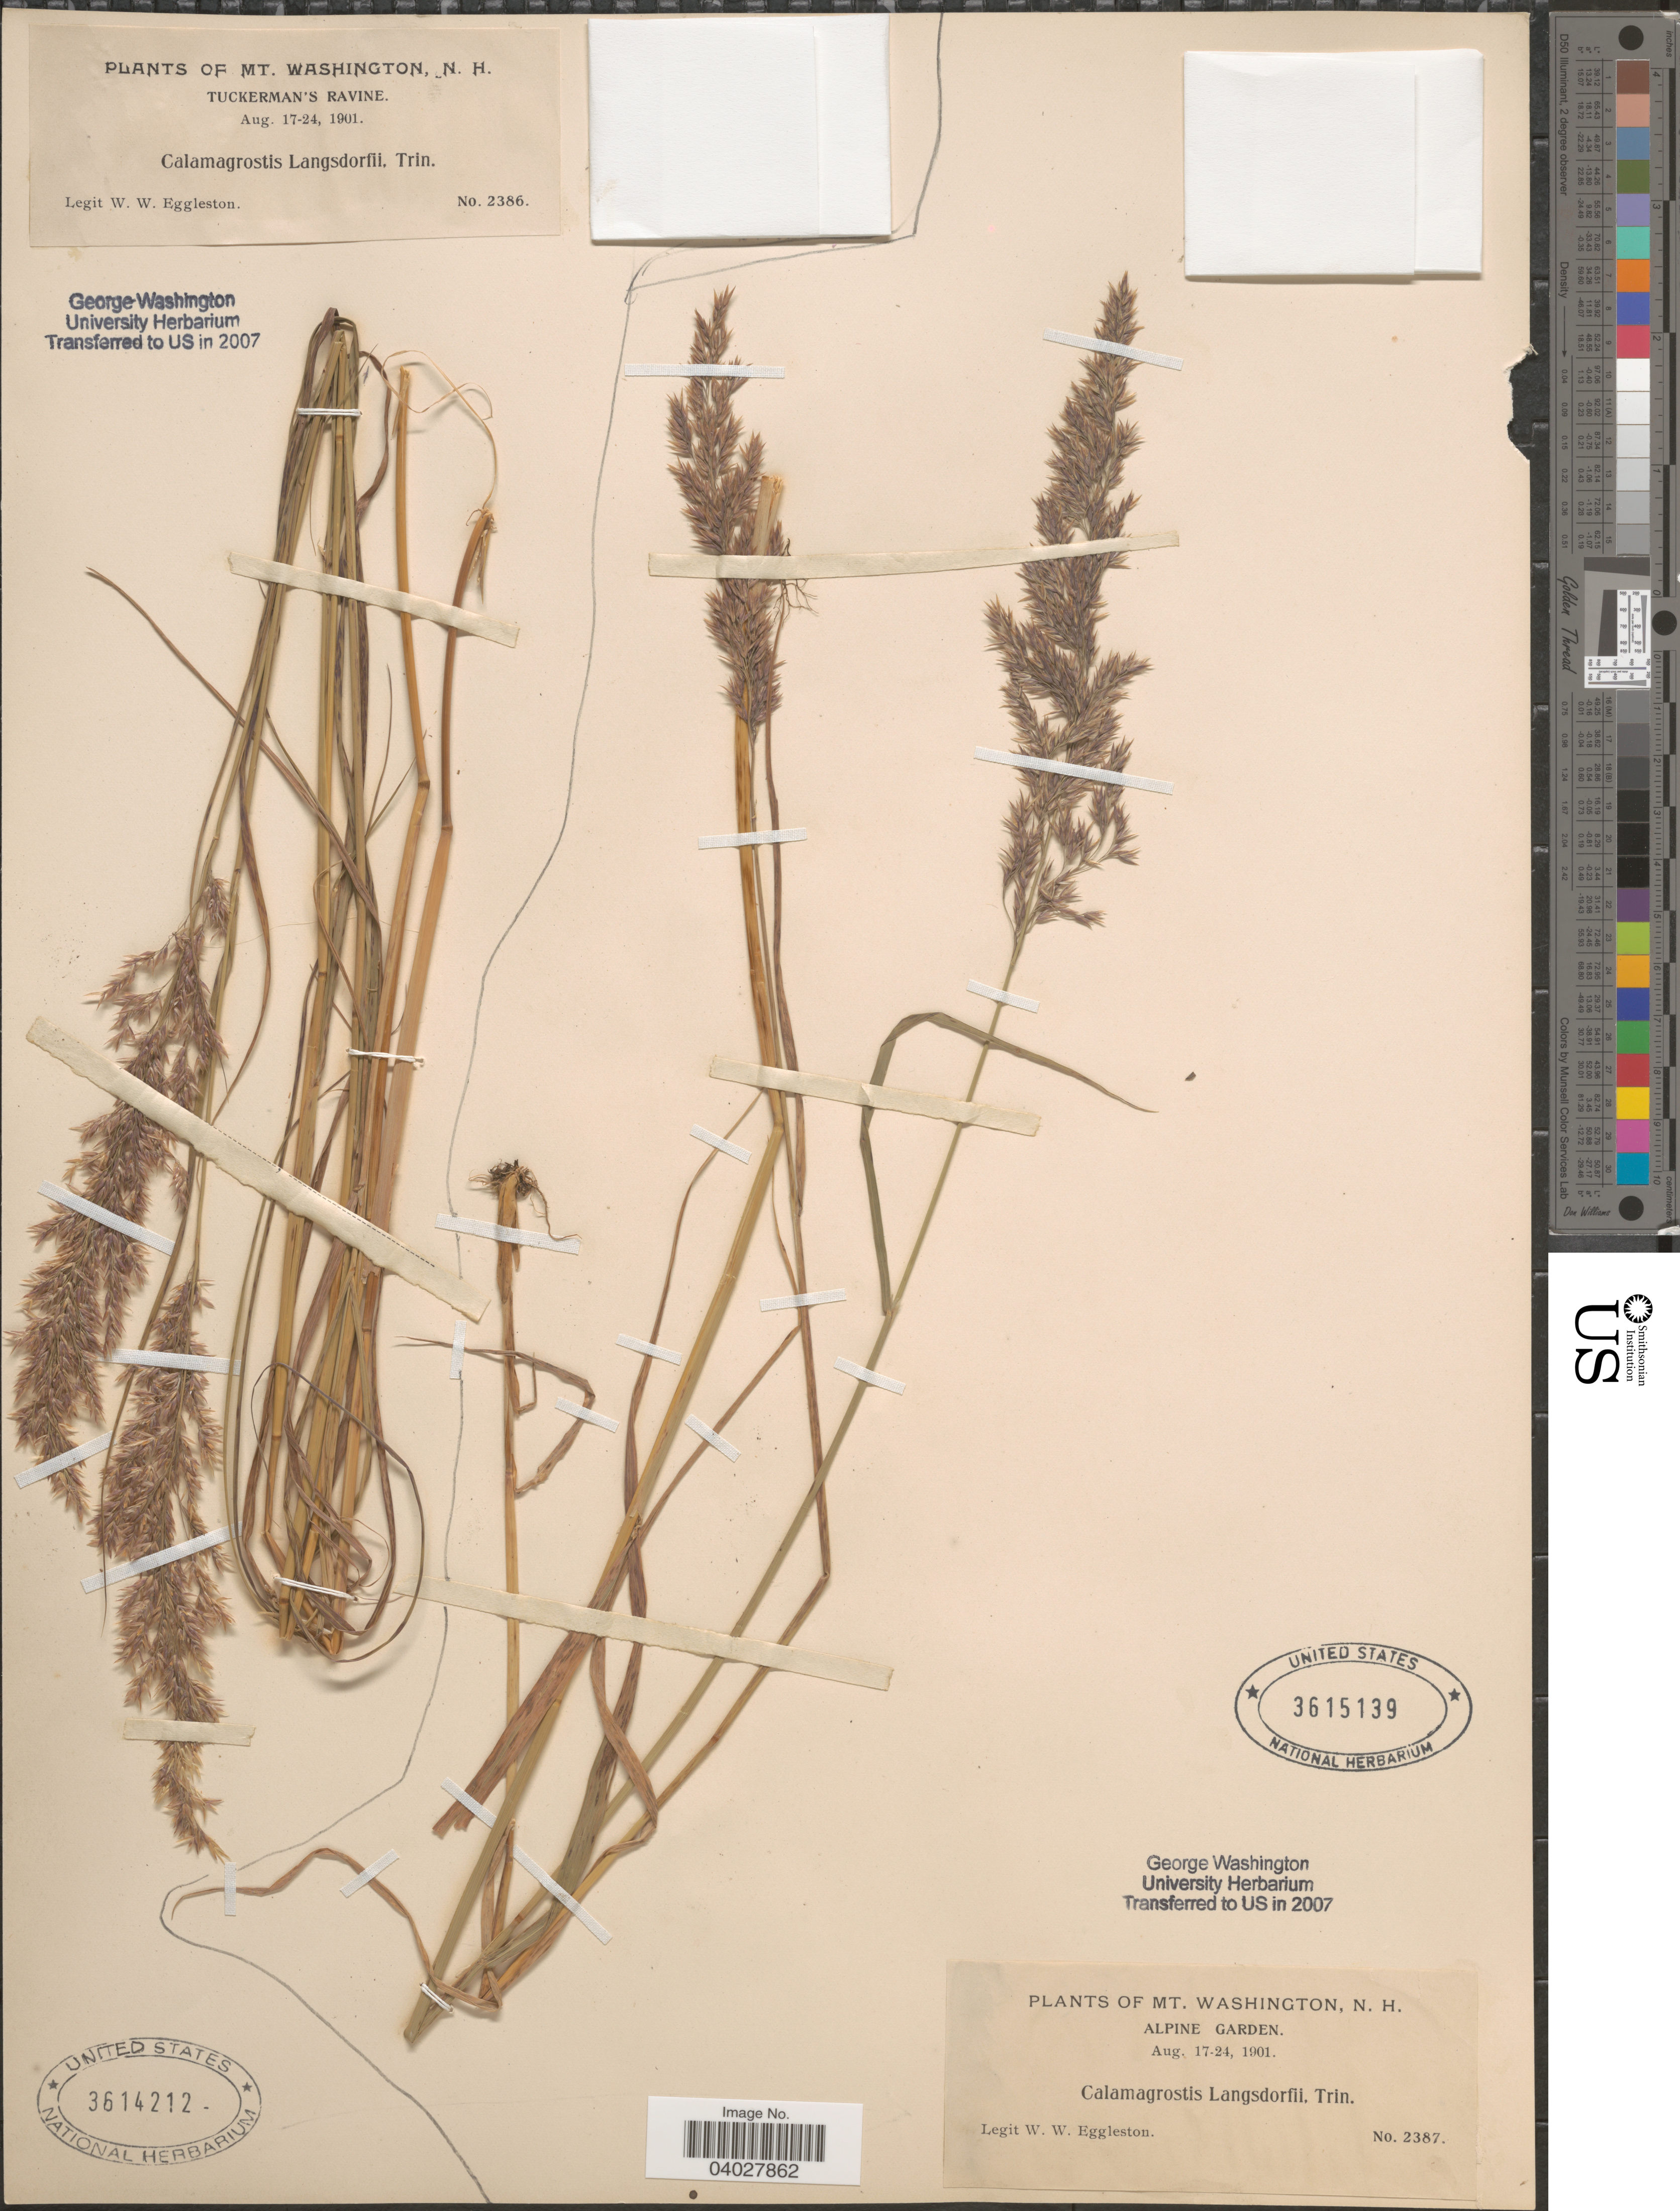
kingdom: Plantae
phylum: Tracheophyta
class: Liliopsida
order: Poales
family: Poaceae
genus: Calamagrostis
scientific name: Calamagrostis canadensis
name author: (Michx.) P. Beauv.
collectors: W. W. Eggleston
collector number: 2387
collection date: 1901-08-17/1901-08-24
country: United States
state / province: New Hampshire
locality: Mt. Washington. Alpine Garden.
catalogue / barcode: US 3615139